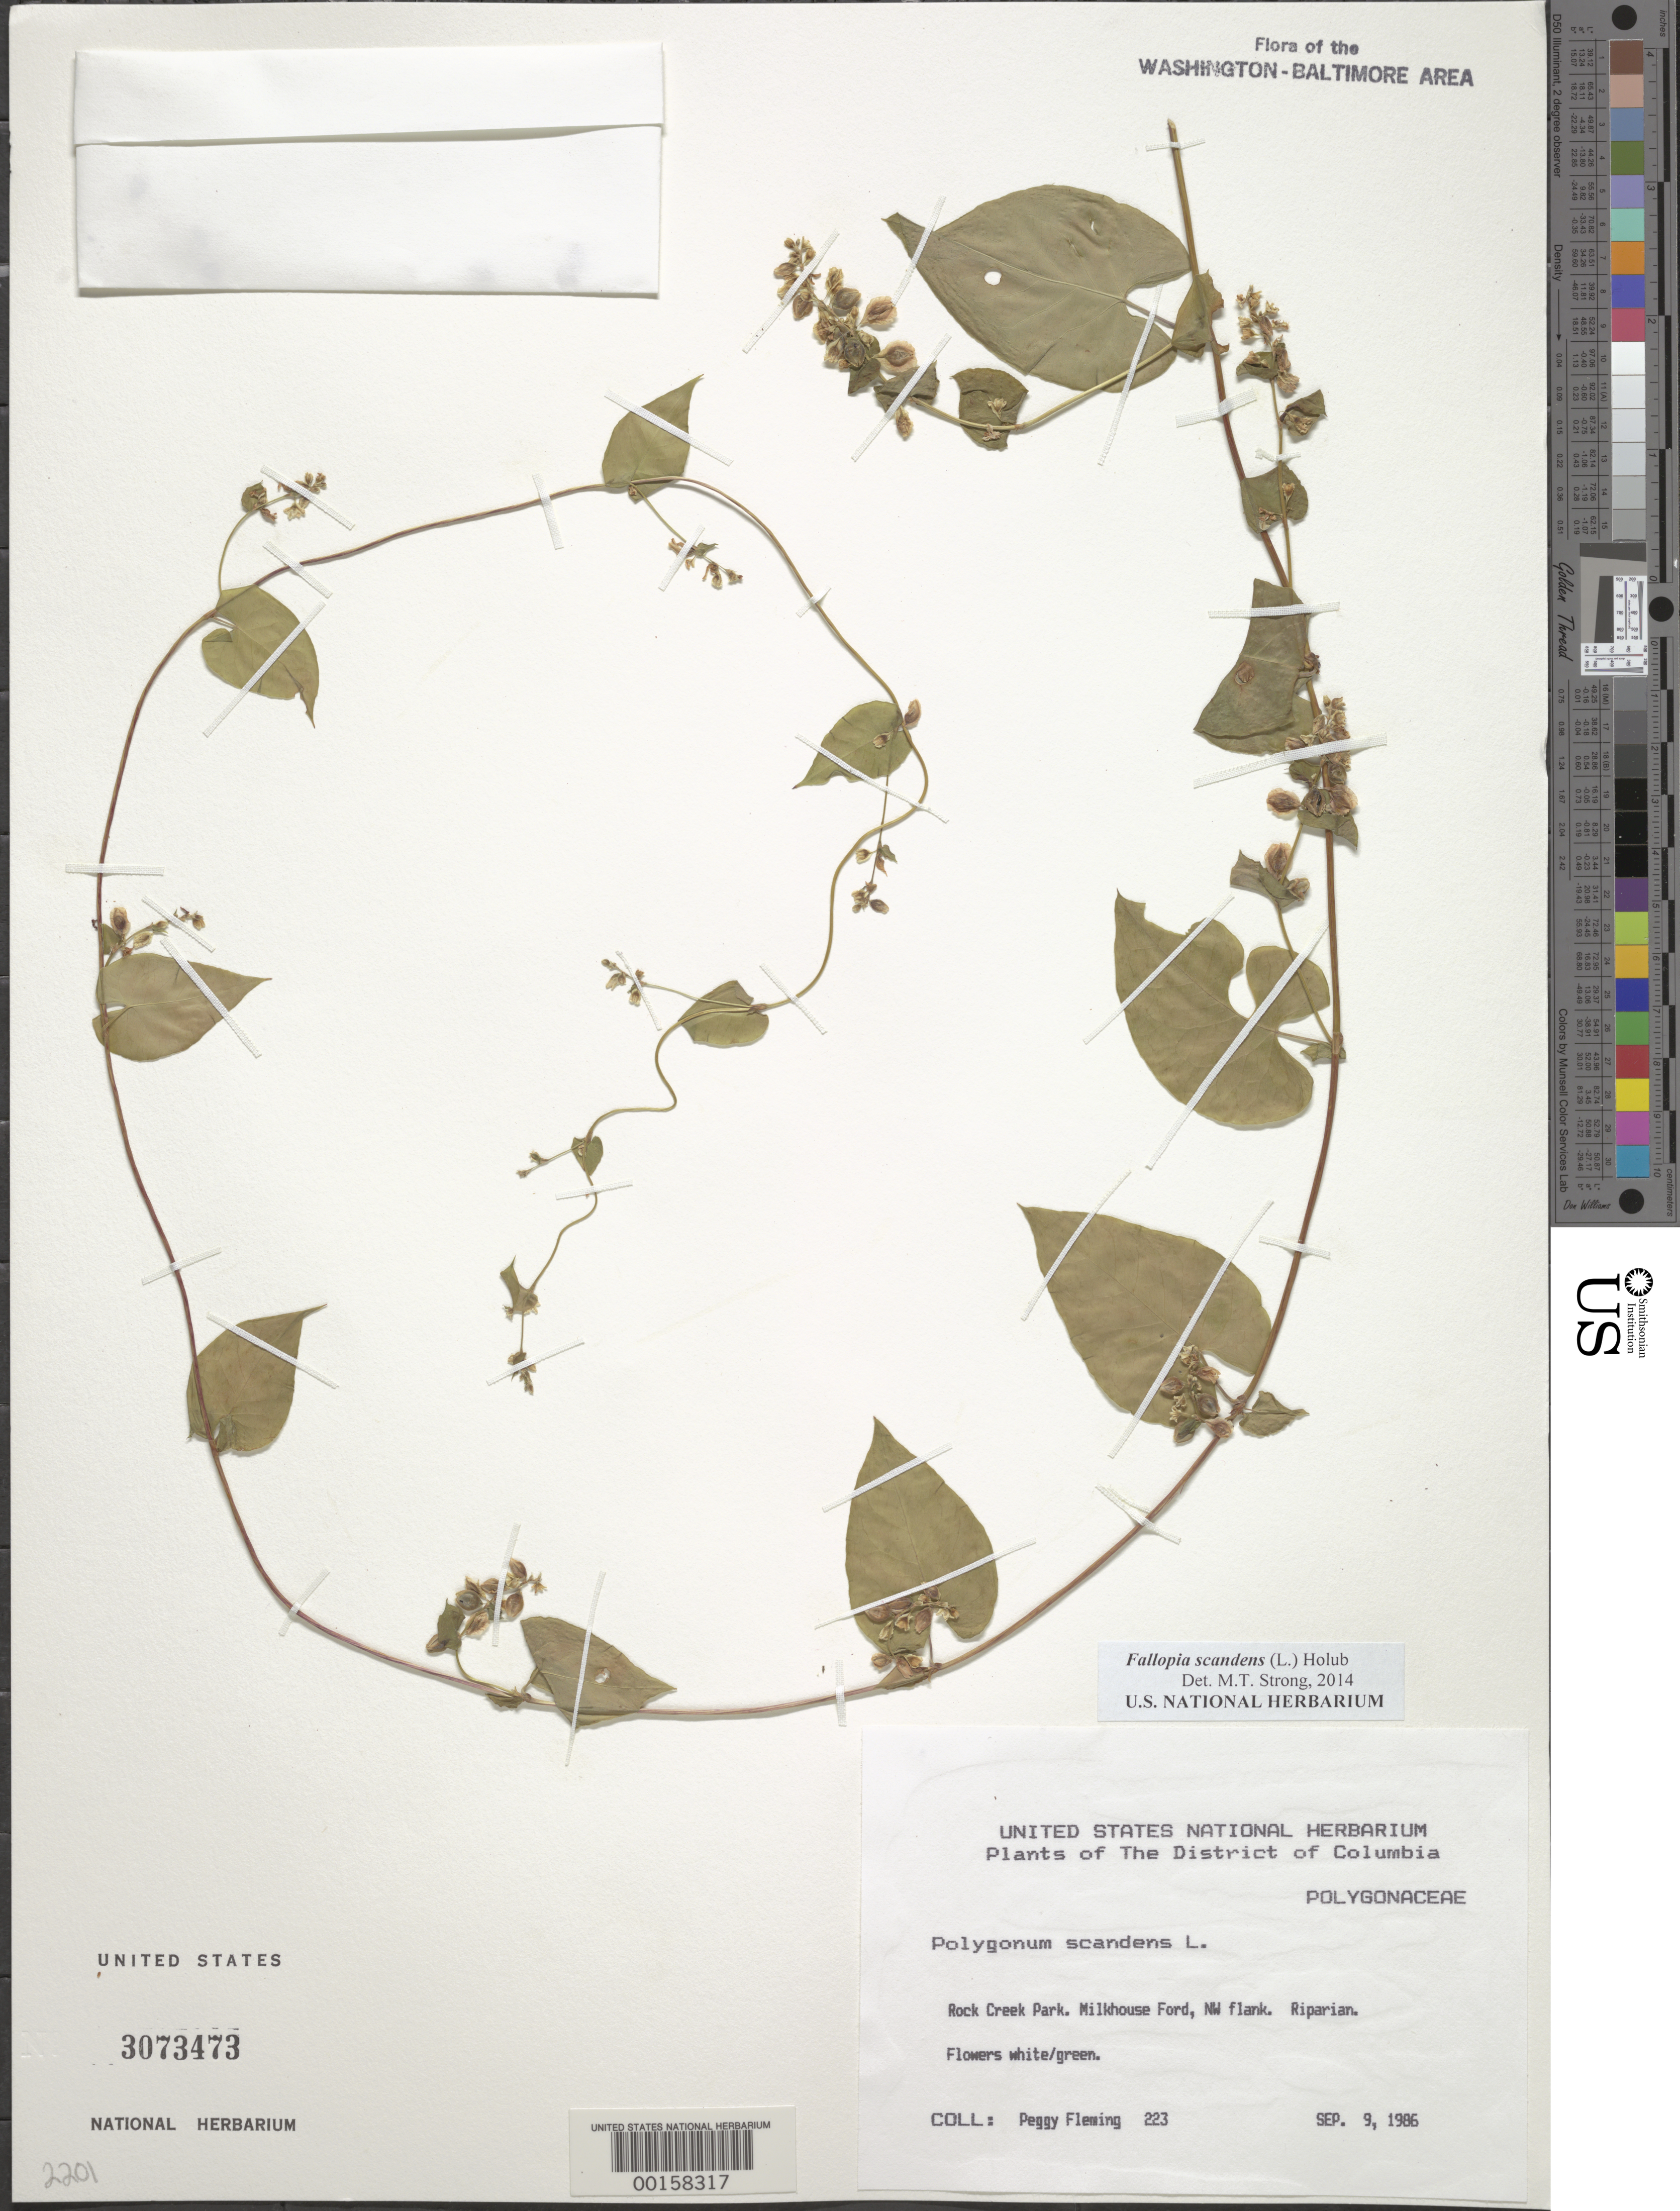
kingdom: Plantae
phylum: Tracheophyta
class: Magnoliopsida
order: Caryophyllales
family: Polygonaceae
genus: Fallopia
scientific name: Fallopia scandens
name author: (L.) Holub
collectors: P. Fleming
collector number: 223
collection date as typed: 09 Sep 1986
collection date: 1986-09-09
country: United States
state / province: District of Columbia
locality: Rock Creek Park. Milkhouse Ford, NW Flank.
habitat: Riparian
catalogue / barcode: US 3073473